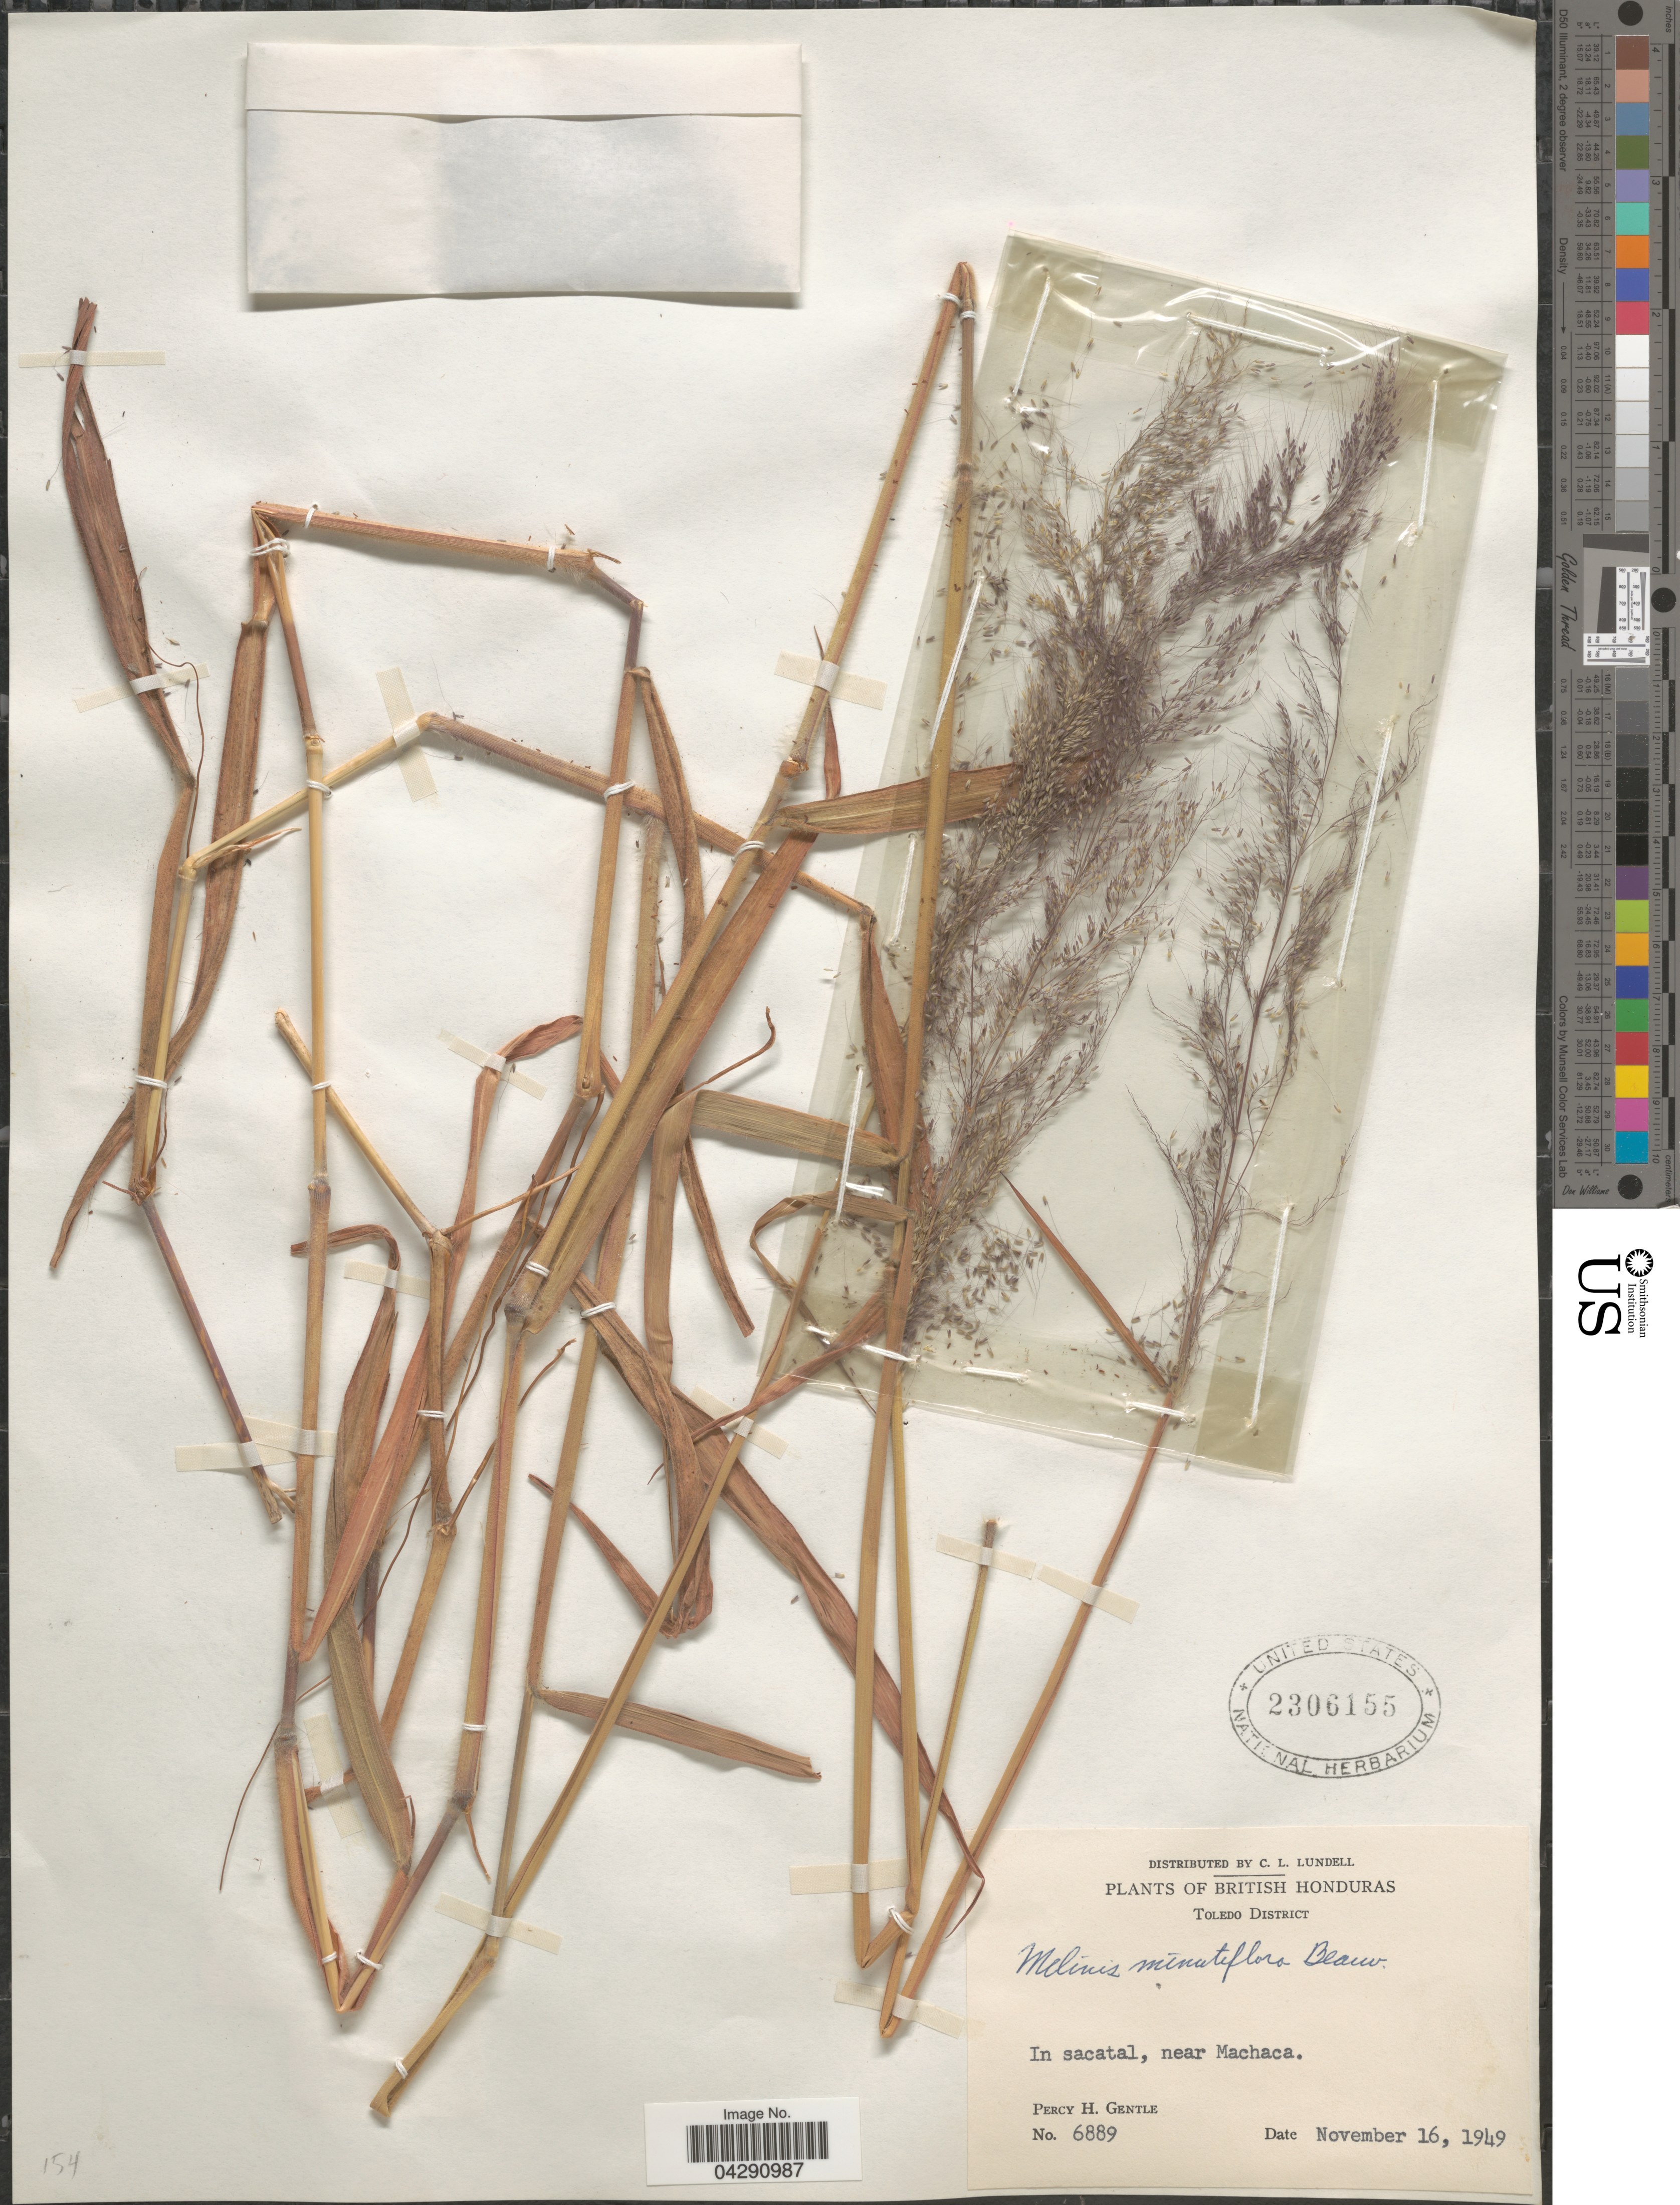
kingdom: Plantae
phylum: Tracheophyta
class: Liliopsida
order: Poales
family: Poaceae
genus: Melinis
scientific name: Melinis minutiflora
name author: P. Beauv.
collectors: P. H. Gentle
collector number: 6889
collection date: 1949-11-16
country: Belize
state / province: Toledo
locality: British Honduras. Toledo District. In sacatal, near Machaca.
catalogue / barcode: US 2306155